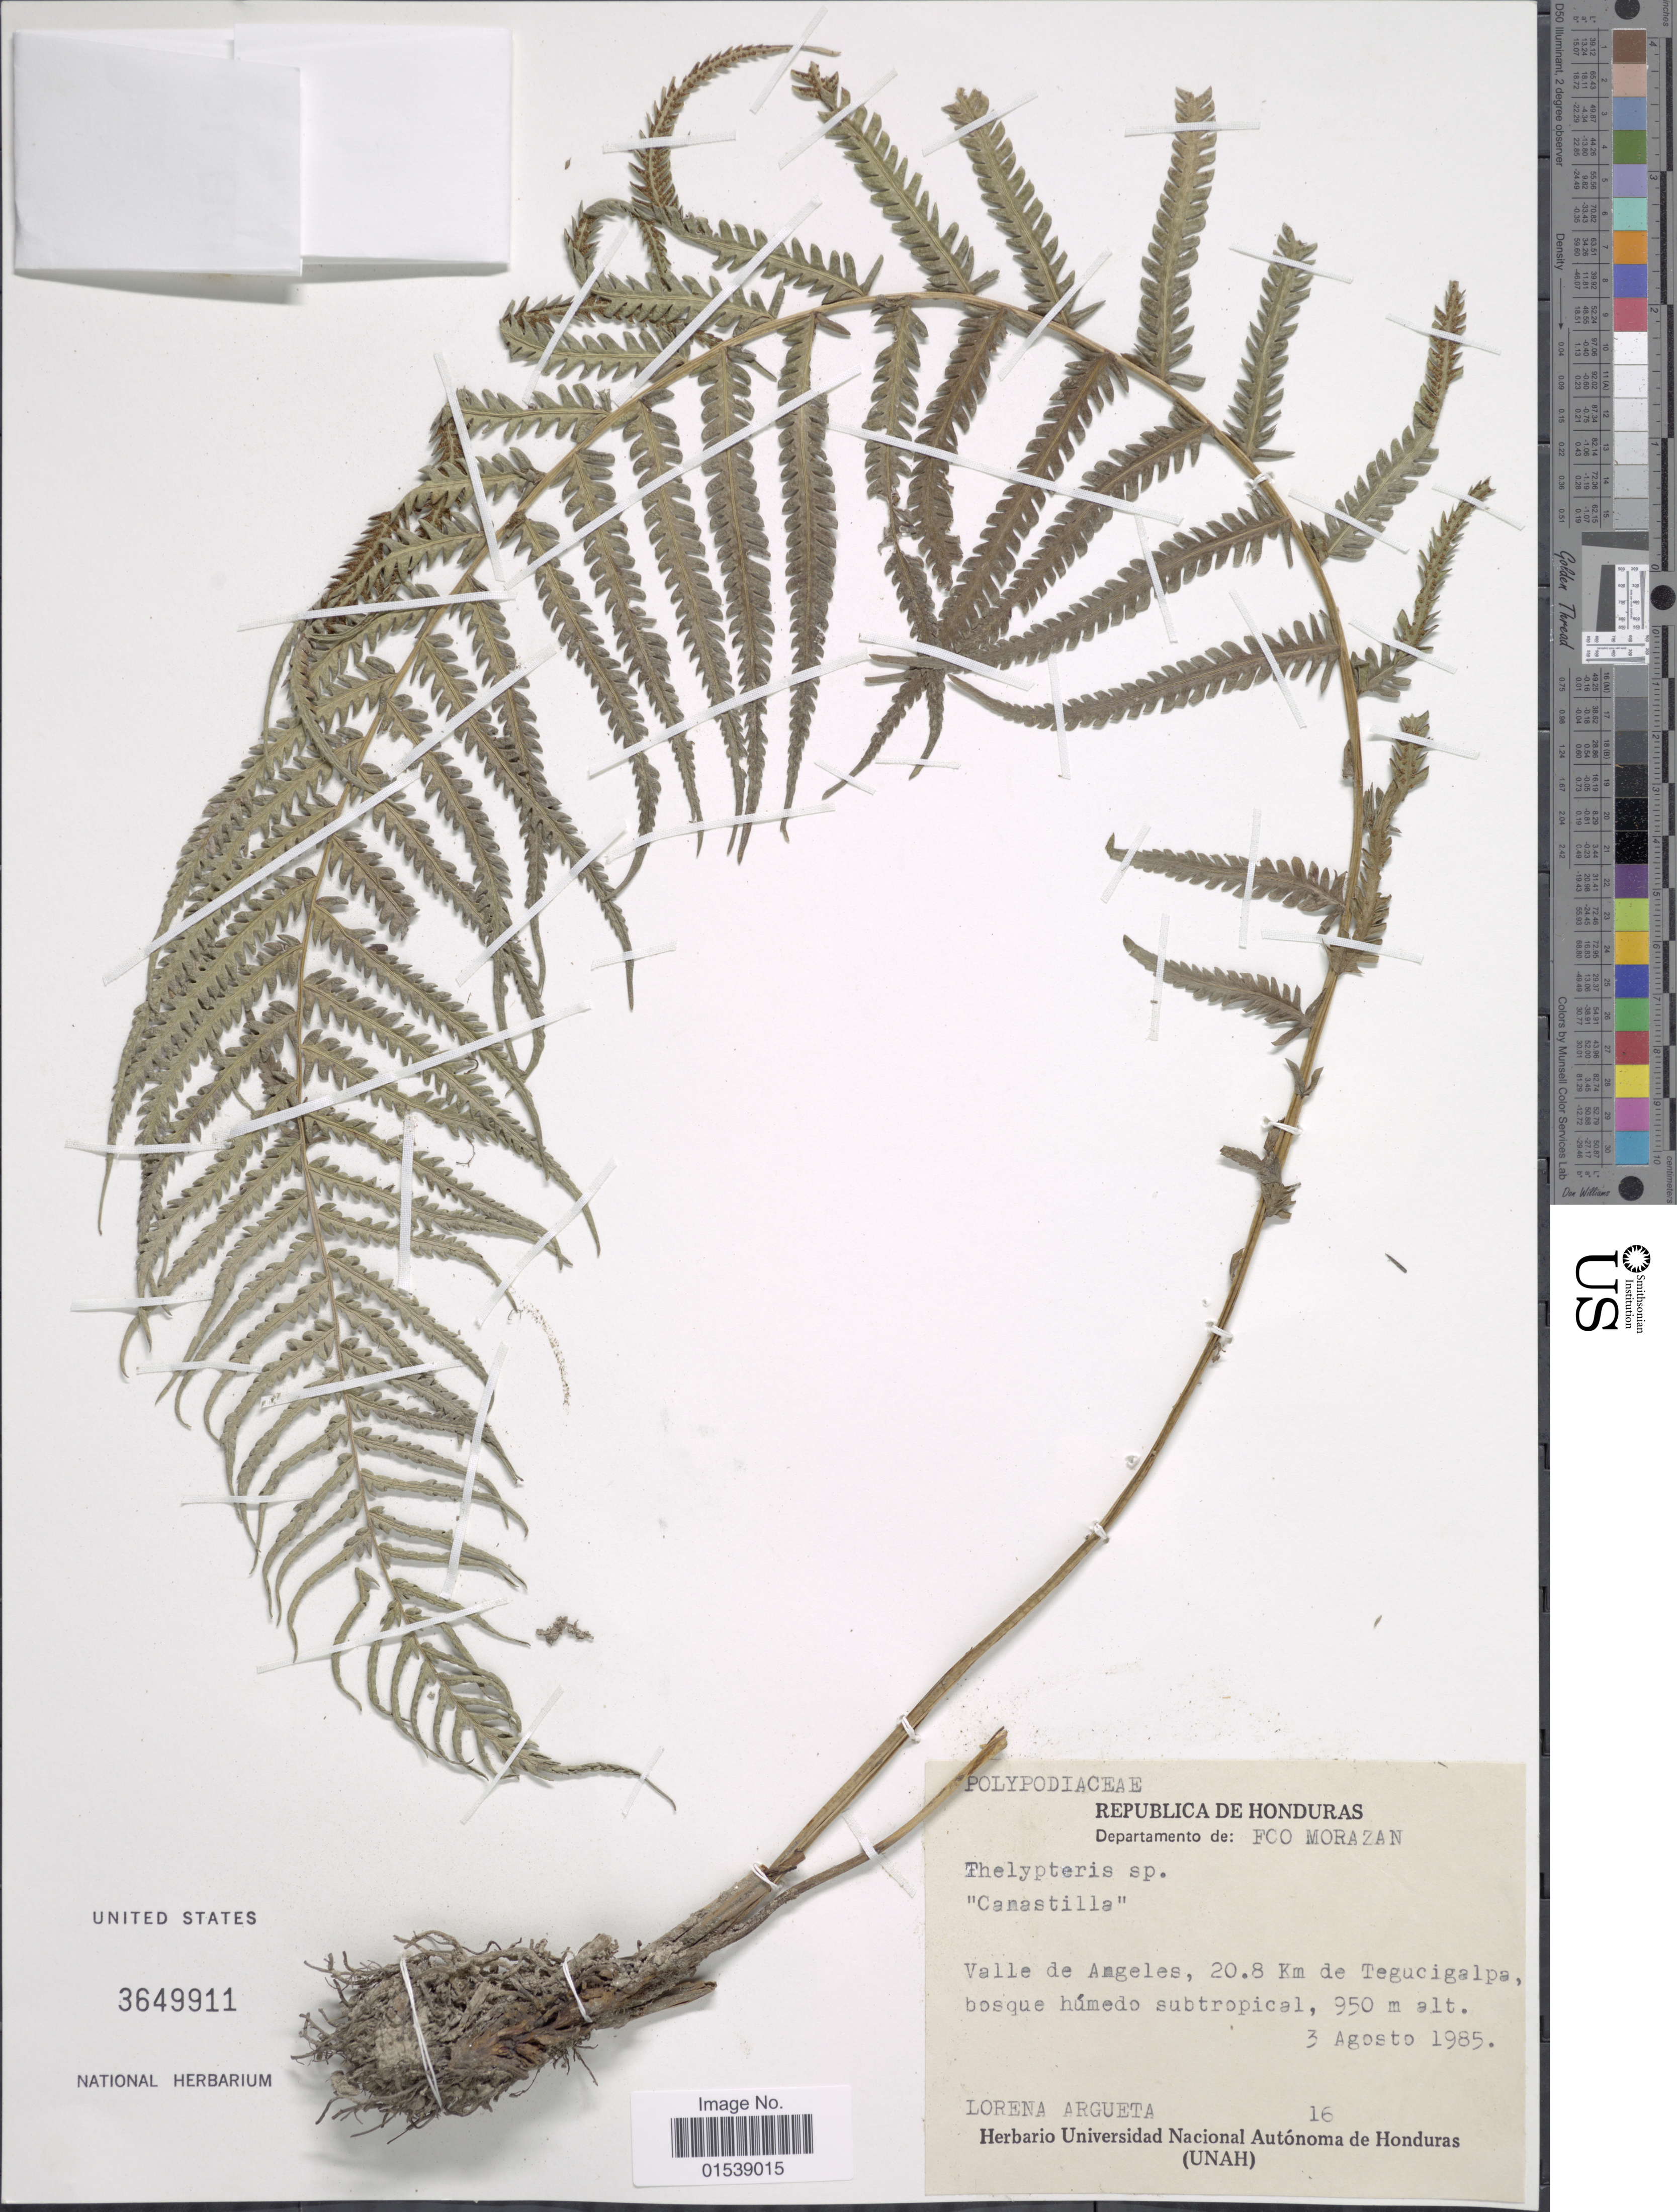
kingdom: Plantae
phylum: Tracheophyta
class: Polypodiopsida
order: Polypodiales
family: Thelypteridaceae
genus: Amauropelta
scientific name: Amauropelta sp.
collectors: L. Argueta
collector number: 16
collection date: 1985-08-03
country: Honduras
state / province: Fco. Morazán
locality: Republica de Honduras, Departamento de Fco Morazan, Valle de Angeles, 20.8 km de Tegucigalpa, bosque humedo subtropical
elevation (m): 950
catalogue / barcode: US 3649911